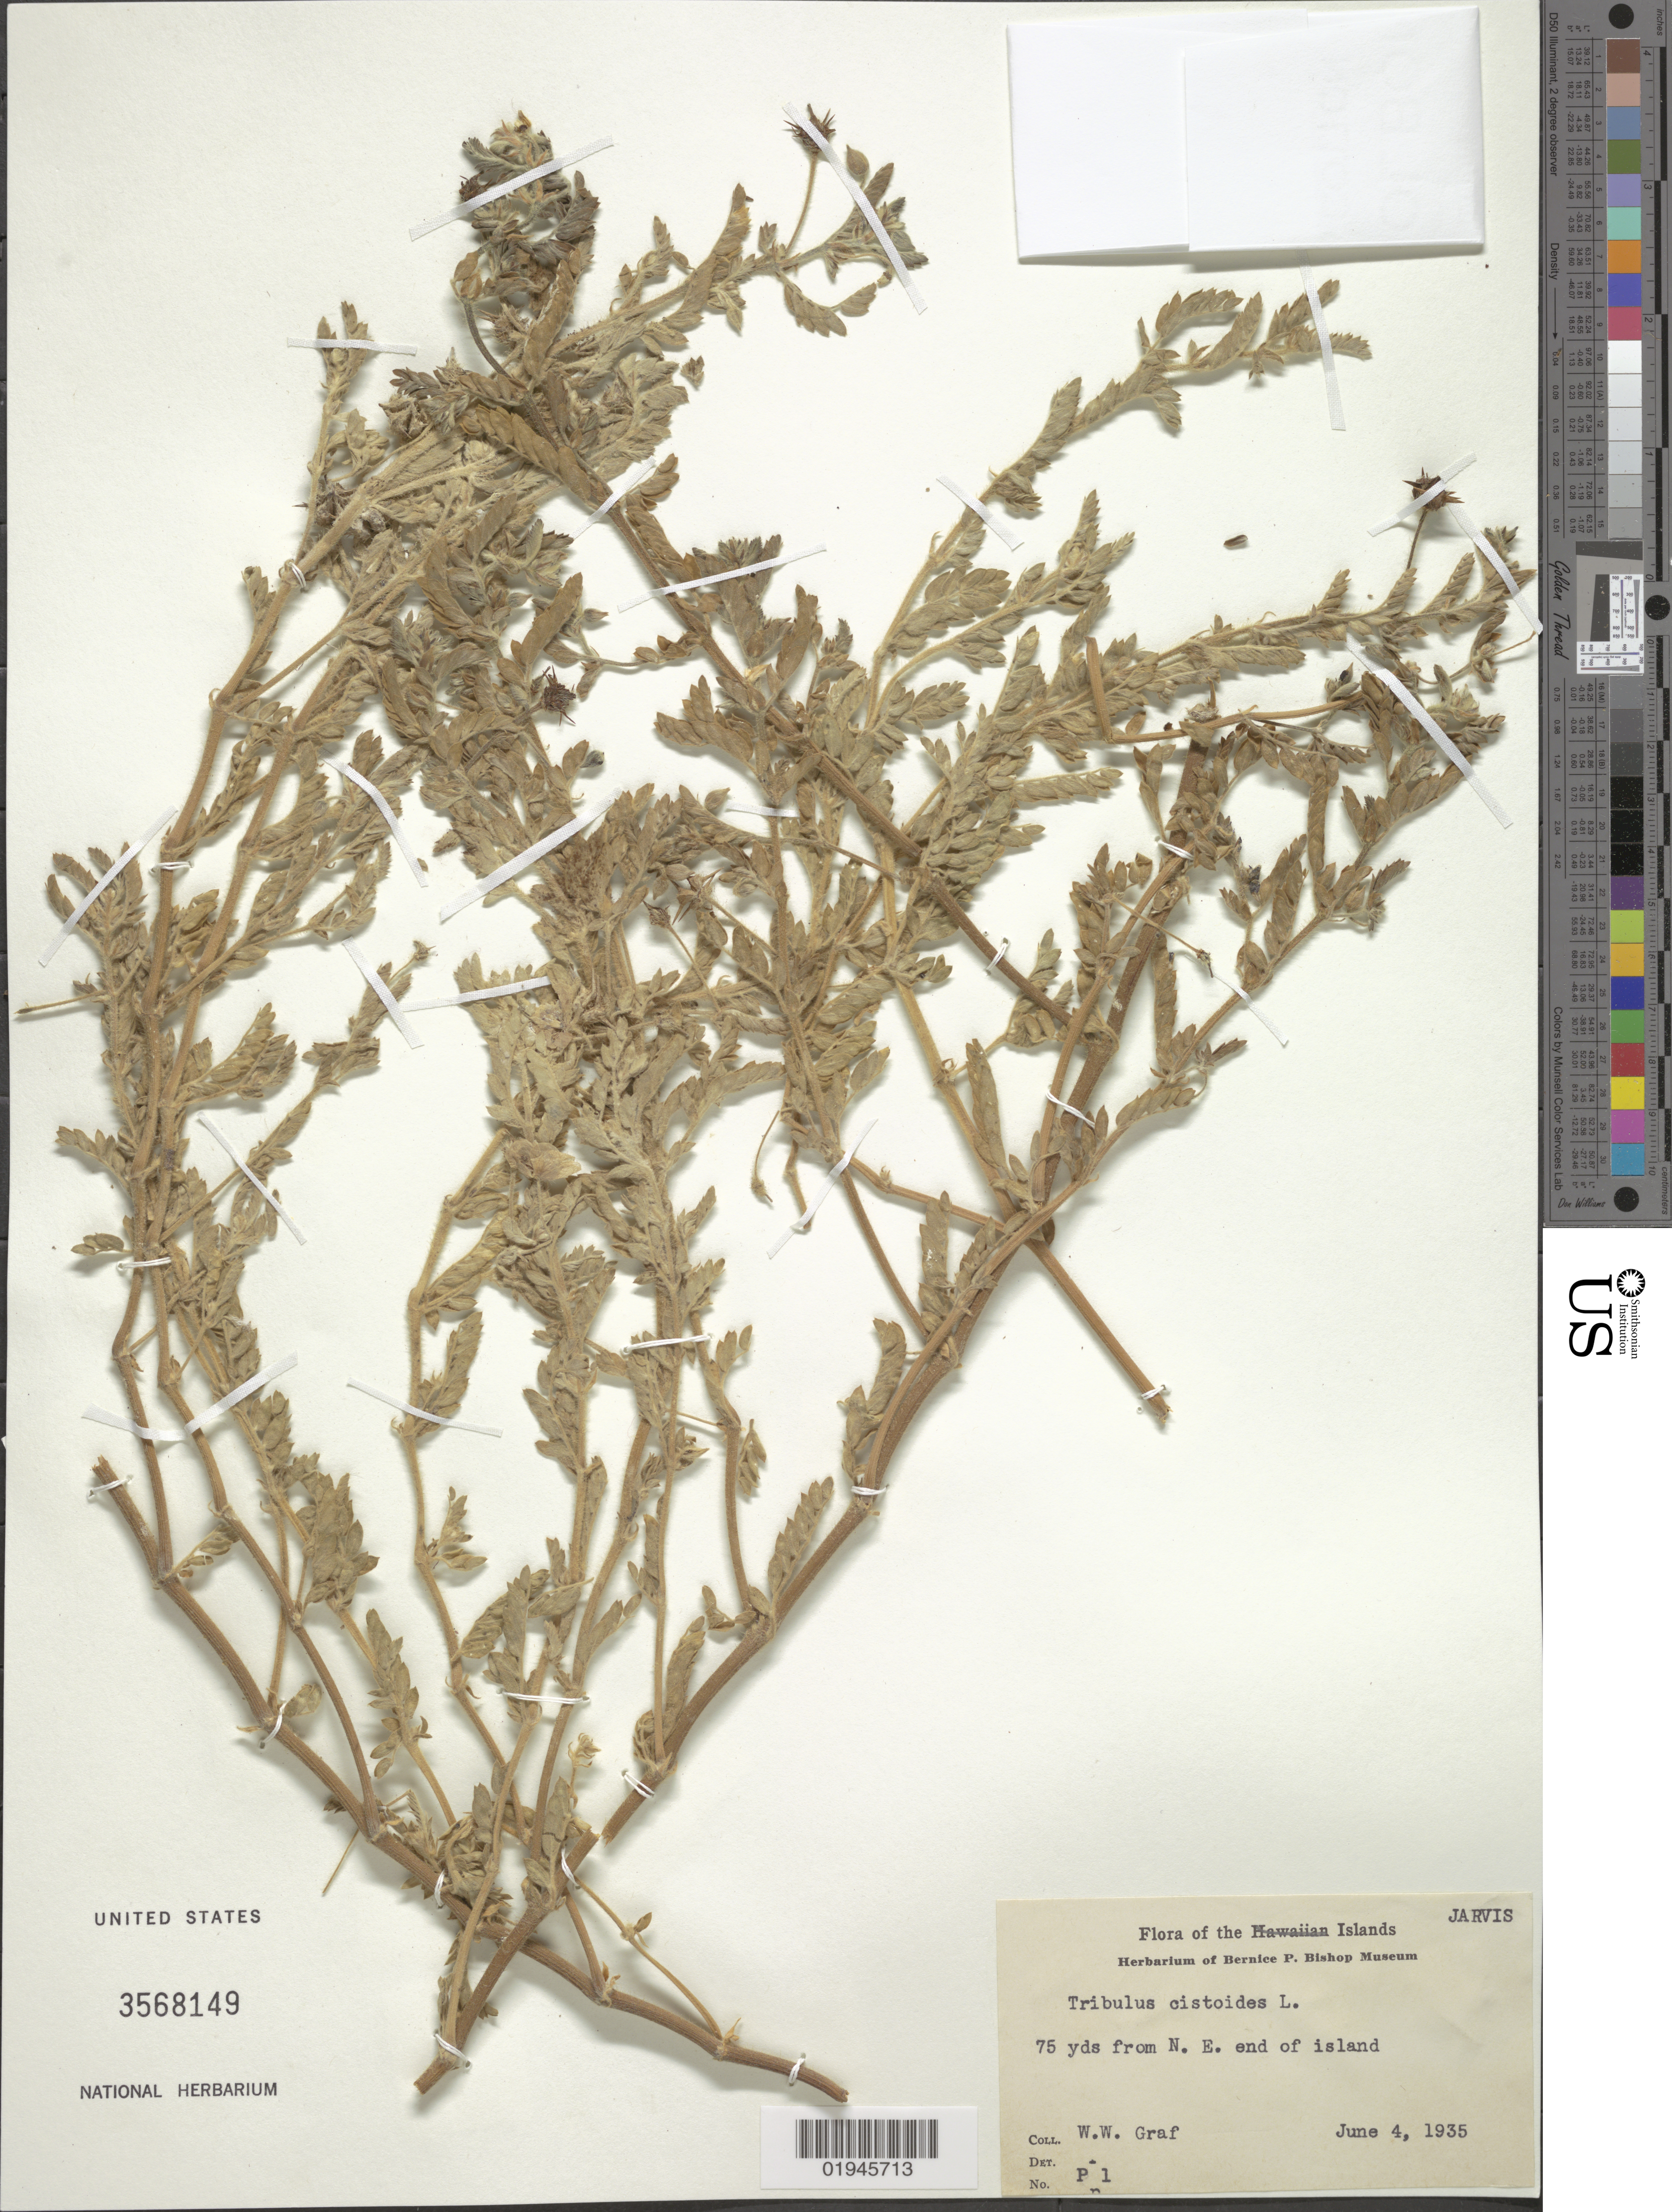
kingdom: Plantae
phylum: Tracheophyta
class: Magnoliopsida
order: Zygophyllales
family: Zygophyllaceae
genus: Tribulus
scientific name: Tribulus cistoides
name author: L.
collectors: W. Graf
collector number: P1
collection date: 1935-06-04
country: U.S. Administered Pacific Islands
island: Jarvis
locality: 75 yds from NE end of island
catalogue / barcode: US 3568149